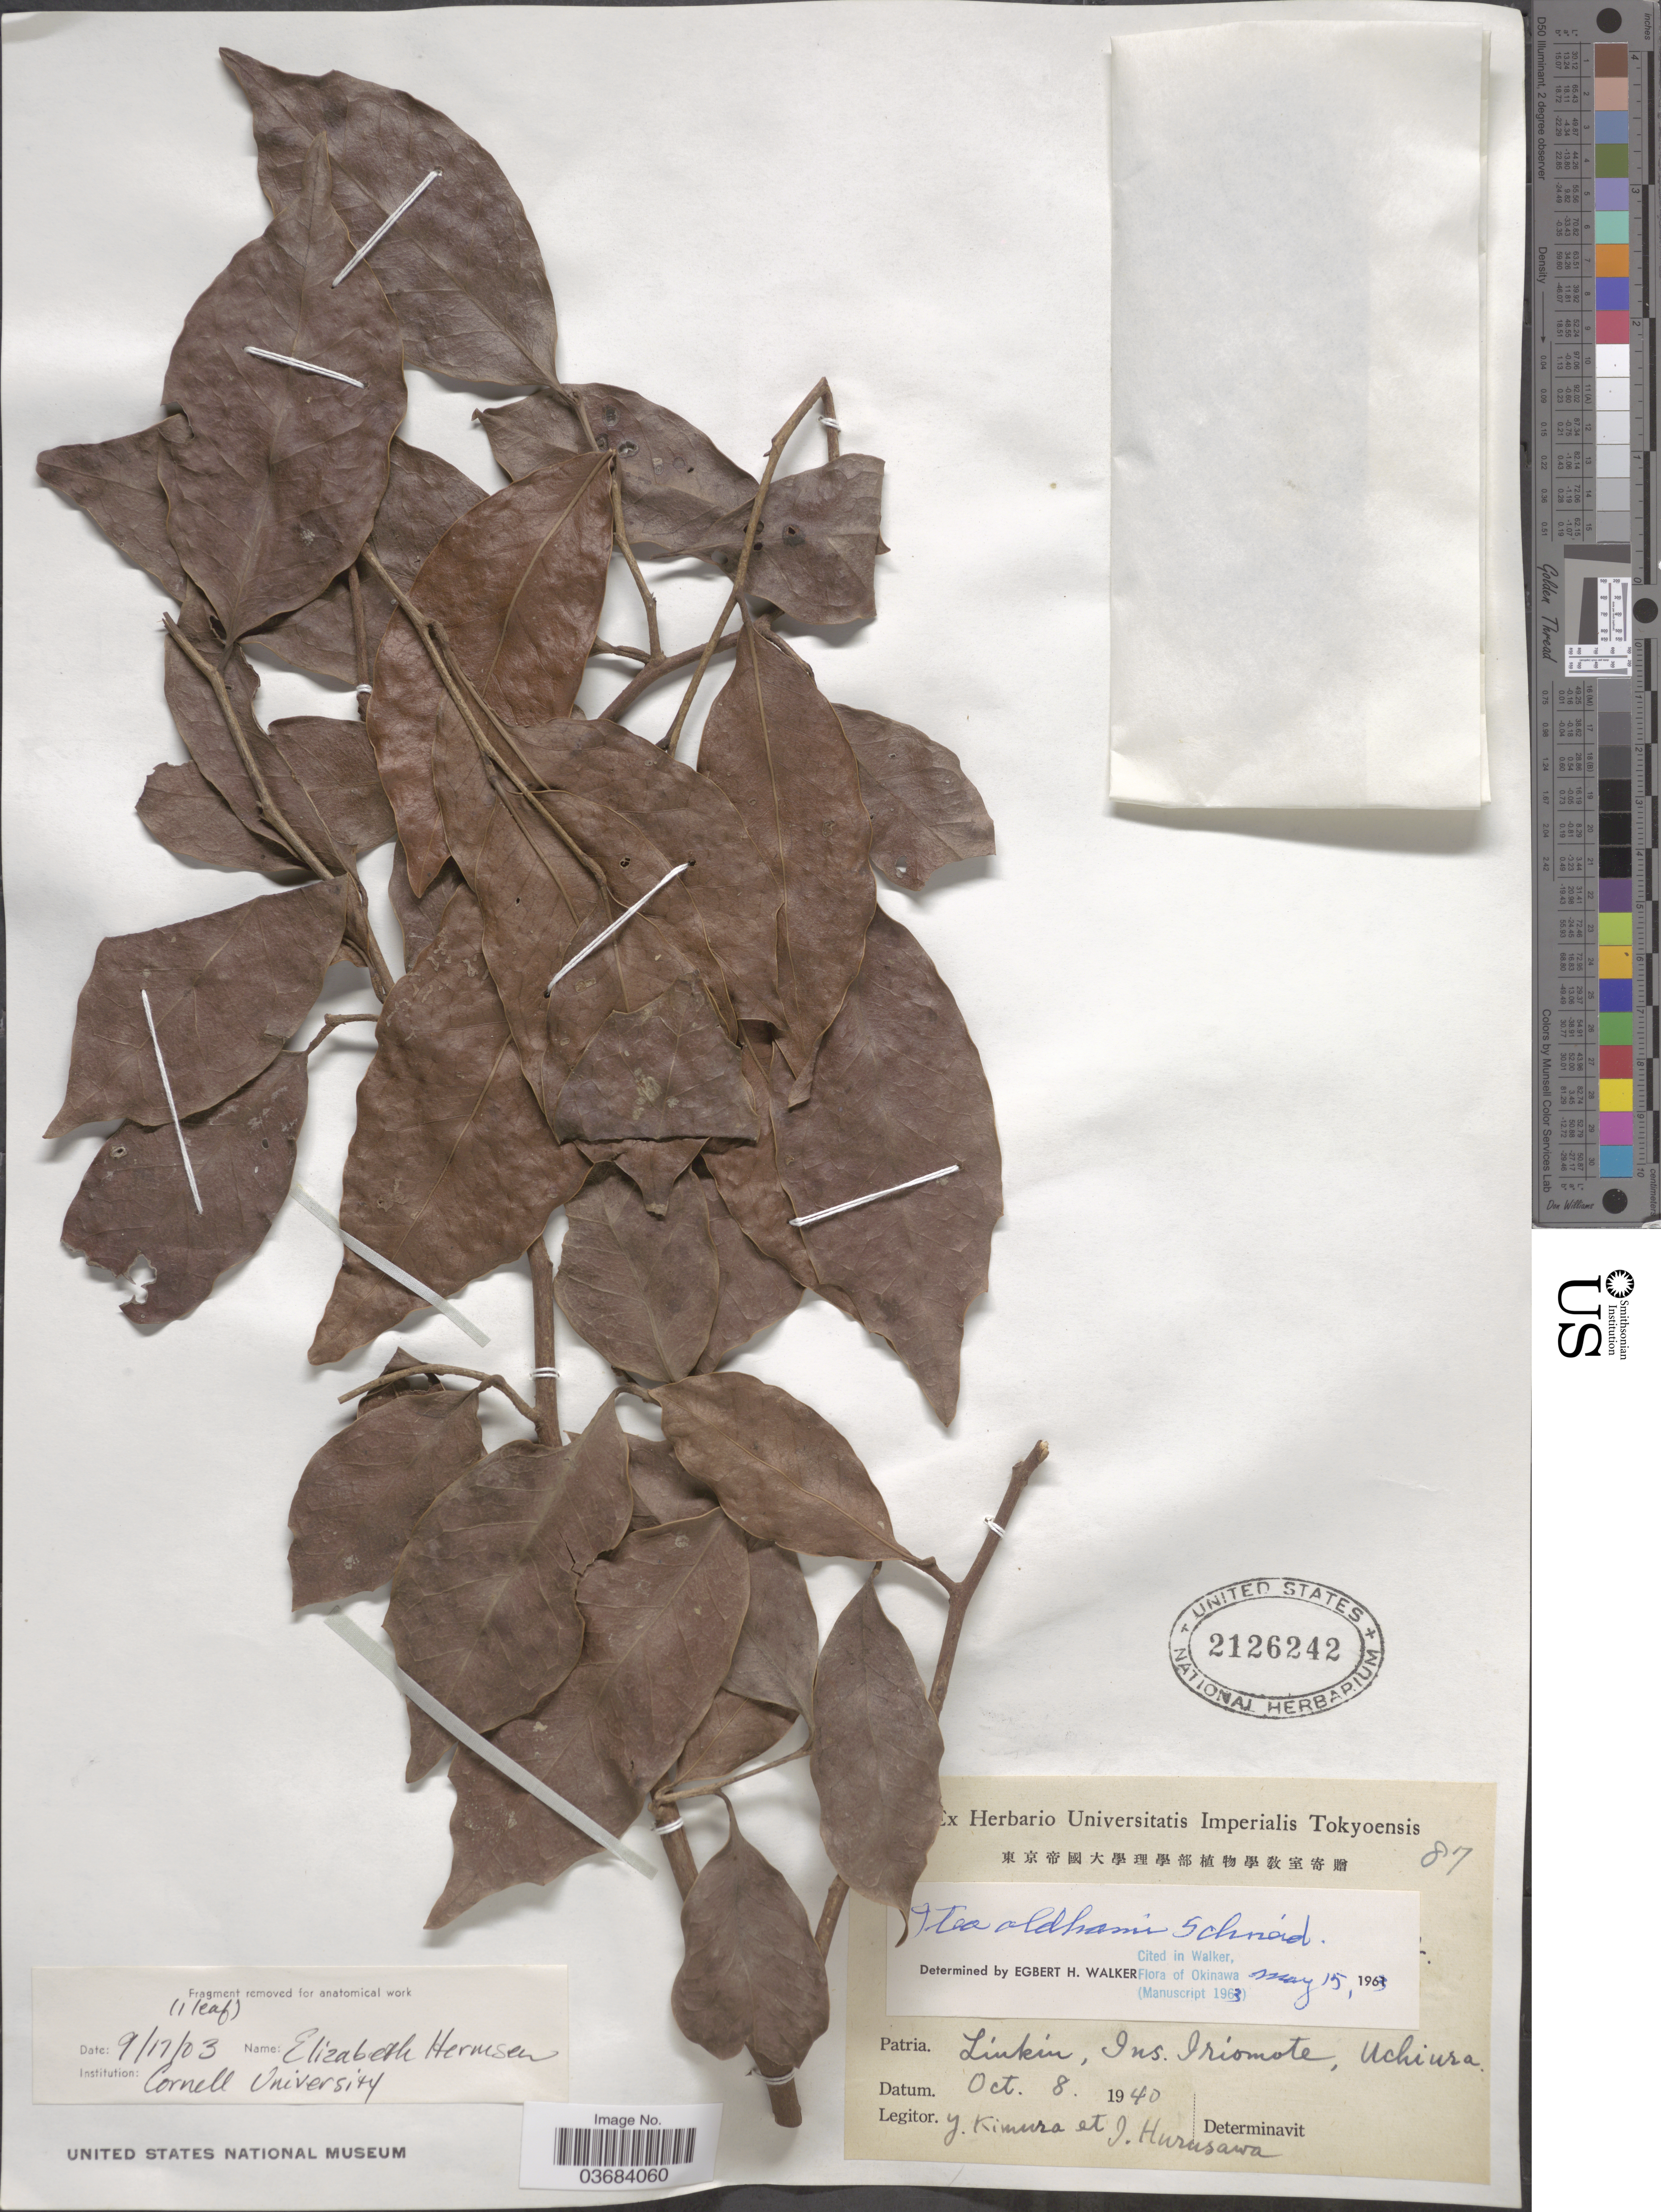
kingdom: Plantae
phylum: Tracheophyta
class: Magnoliopsida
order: Saxifragales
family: Iteaceae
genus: Itea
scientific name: Itea oldhamii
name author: C.K. Schneid.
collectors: Y. Kimura & I. Hurusawa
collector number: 87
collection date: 1940-10-08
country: Japan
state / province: Okinawa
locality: Liukiu, Ins. Iriomote, Uchiura.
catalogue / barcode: US 2126242